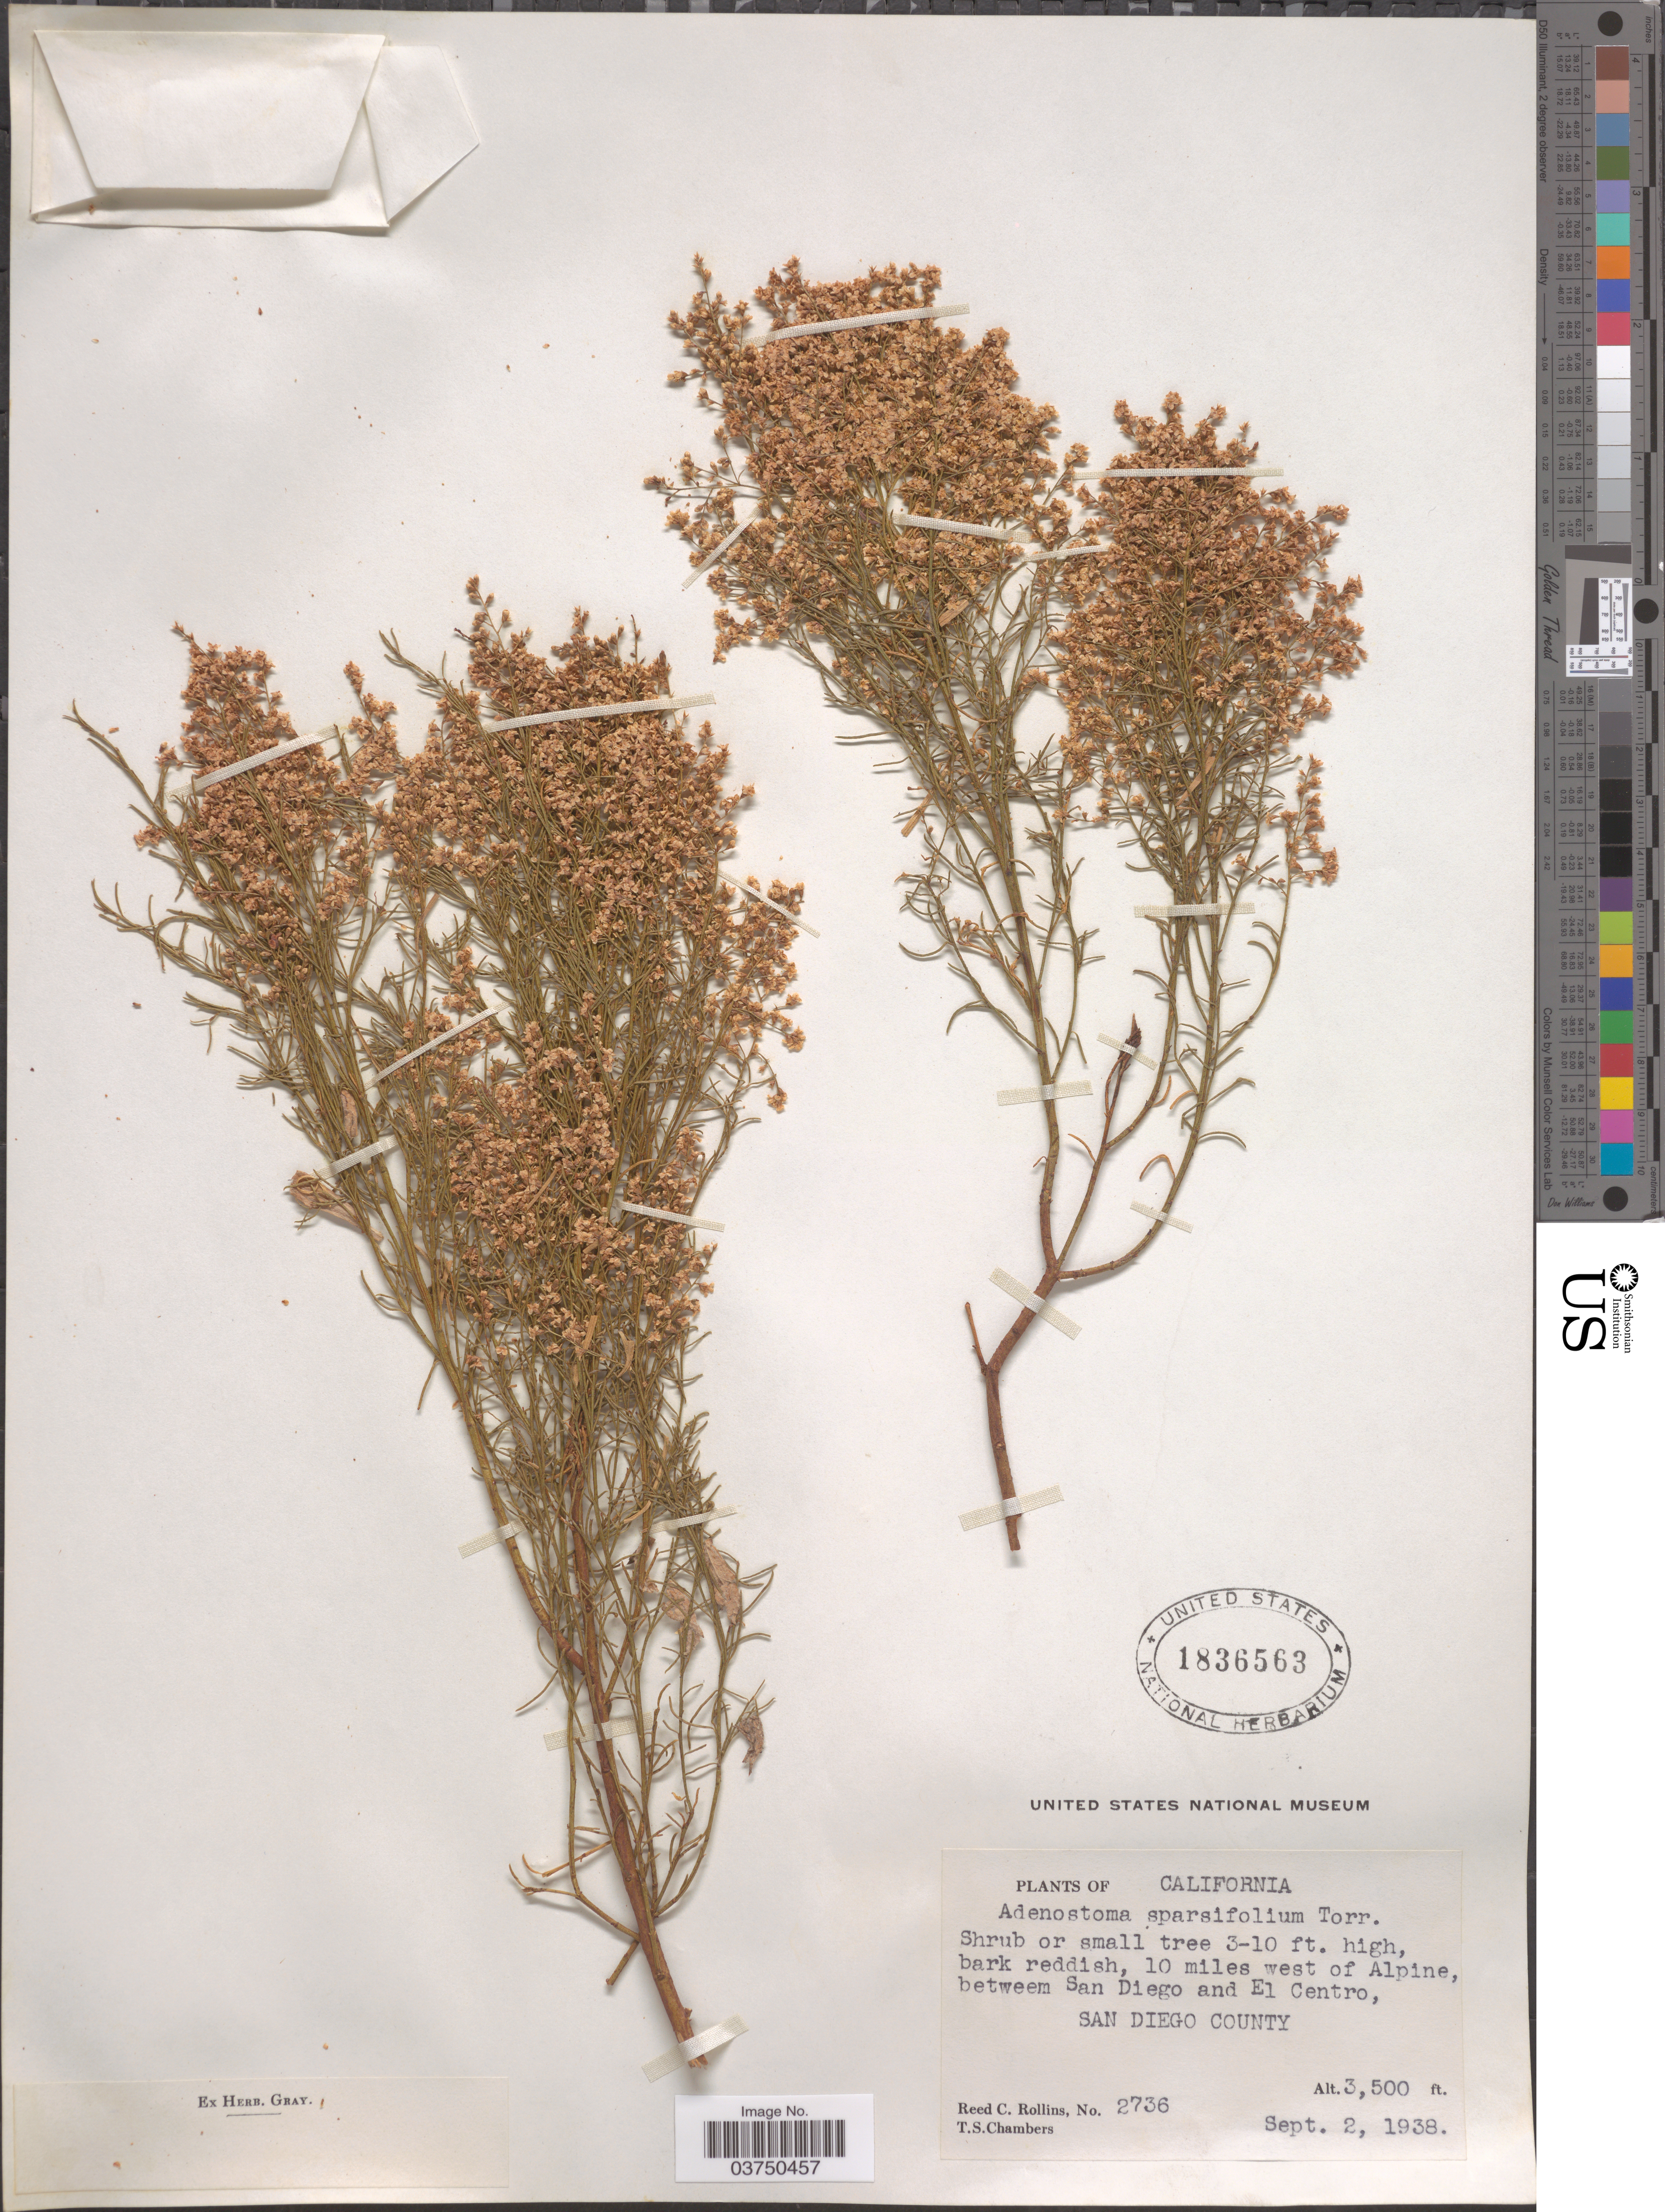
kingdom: Plantae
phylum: Tracheophyta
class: Magnoliopsida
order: Rosales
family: Rosaceae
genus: Adenostoma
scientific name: Adenostoma sparsifolium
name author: Torr.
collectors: R. C. Rollins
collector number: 2736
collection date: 1938-09-02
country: United States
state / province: California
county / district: San Diego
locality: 10 miles west of Alpine, between San Diego and El Centro, San Diego County.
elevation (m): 1067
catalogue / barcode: US 1836563